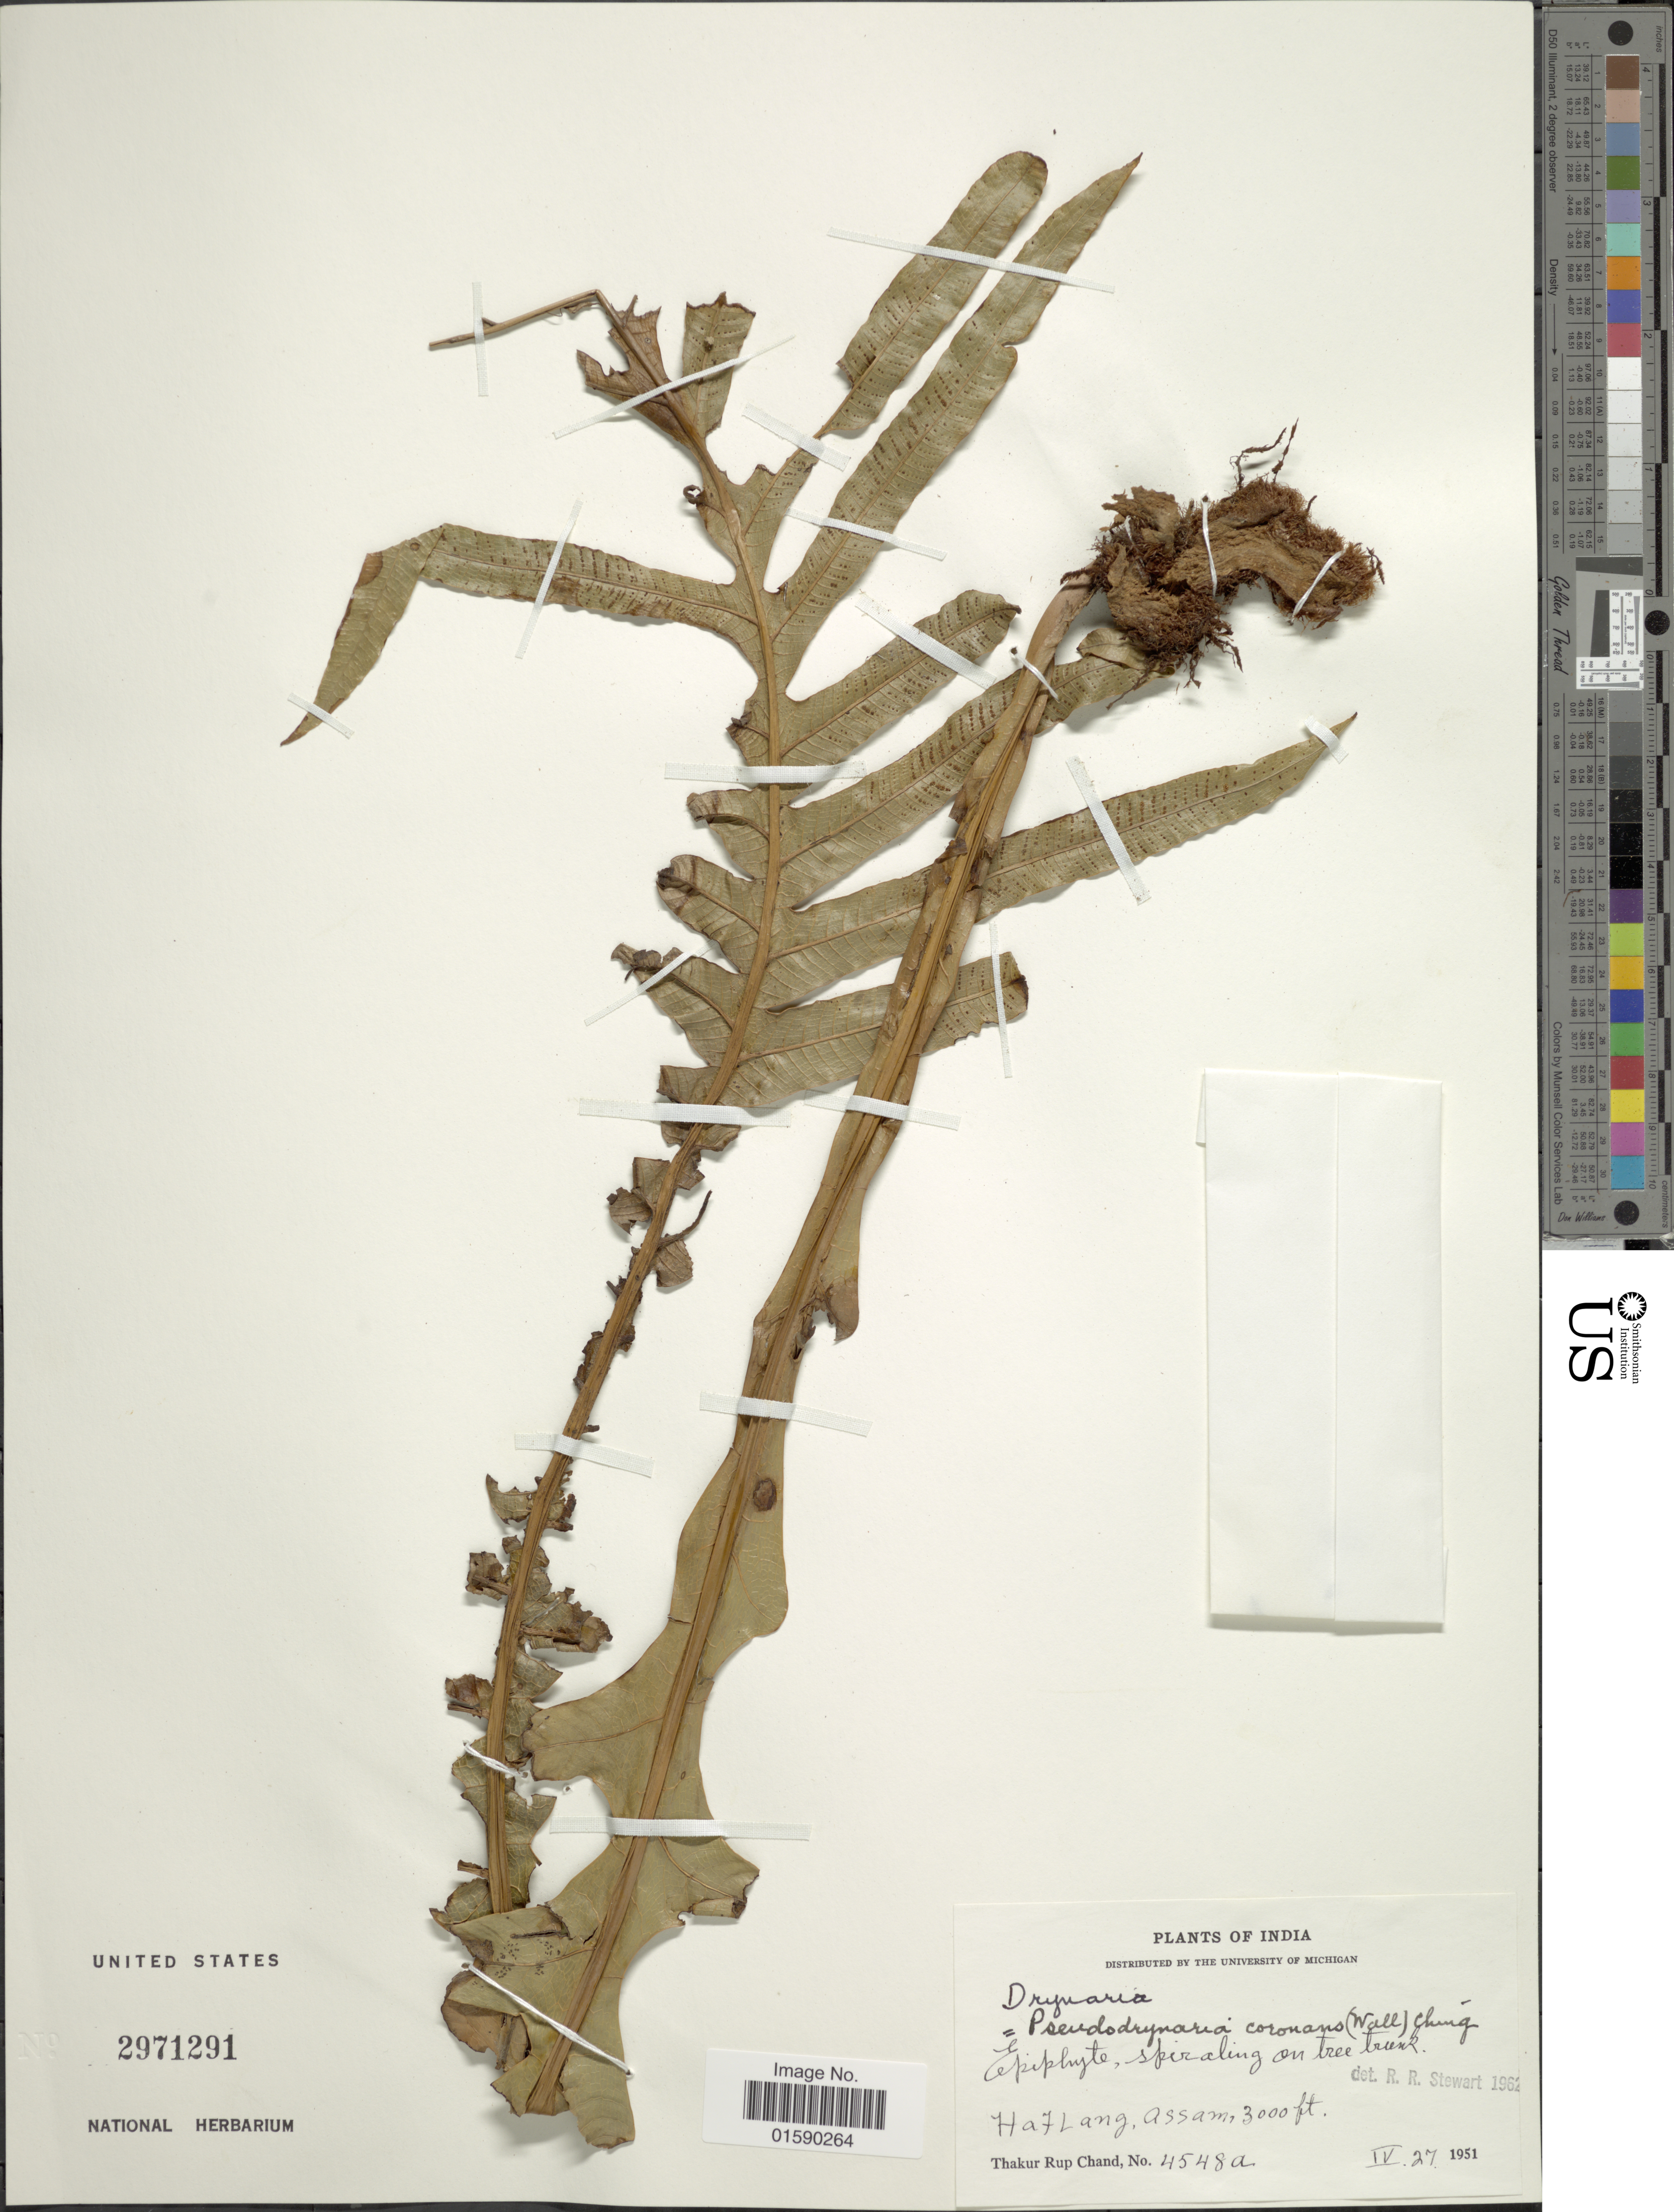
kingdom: Plantae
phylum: Tracheophyta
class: Polypodiopsida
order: Polypodiales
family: Polypodiaceae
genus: Aglaomorpha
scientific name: Aglaomorpha coronans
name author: (Wall. ex Mett.) Copel.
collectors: T. R. Chand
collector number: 4548a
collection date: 1951-04-27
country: India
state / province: Assam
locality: Haflang, Assam.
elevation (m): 914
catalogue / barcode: US 2971291